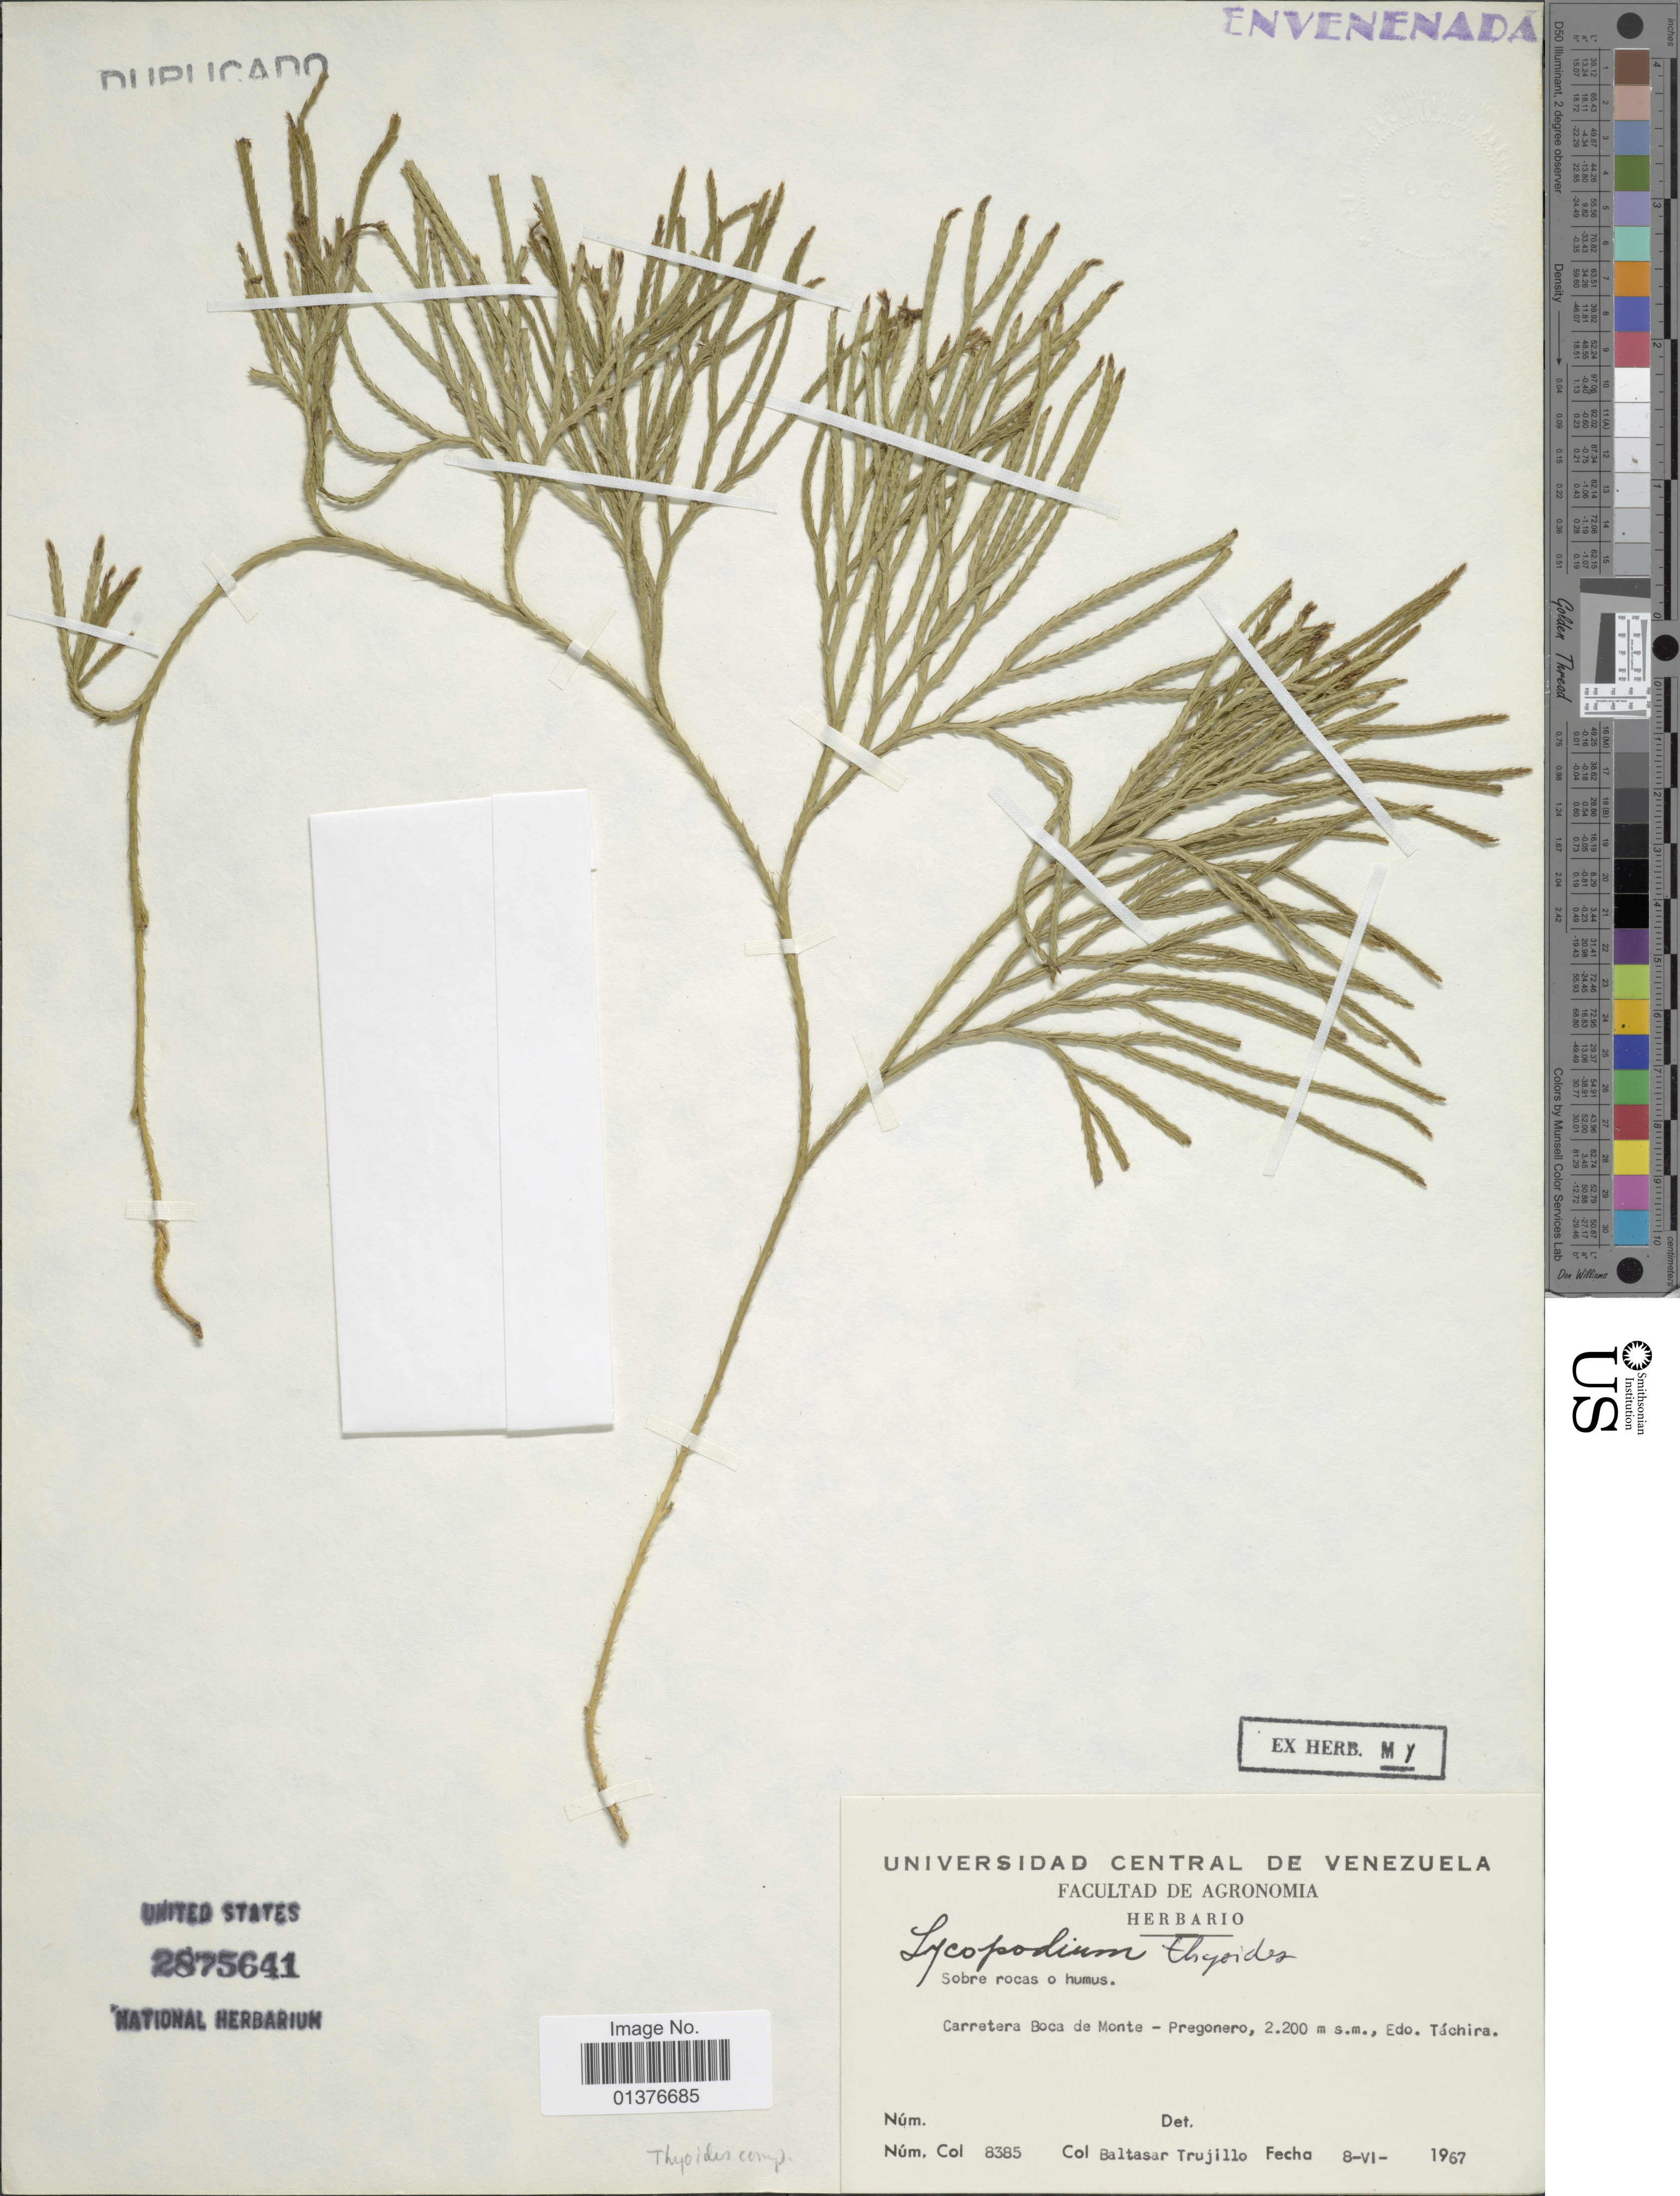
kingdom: Plantae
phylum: Tracheophyta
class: Lycopodiopsida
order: Lycopodiales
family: Lycopodiaceae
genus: Diphasiastrum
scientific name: Diphasiastrum thyoides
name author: (Humb. & Bonpl. ex Willd.) Holub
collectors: B. Trujillo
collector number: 8385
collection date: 1967-06-08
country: Venezuela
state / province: Tachira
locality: Carretera Boca de Monte-Pregonero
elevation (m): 2200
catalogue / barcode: US 2875641